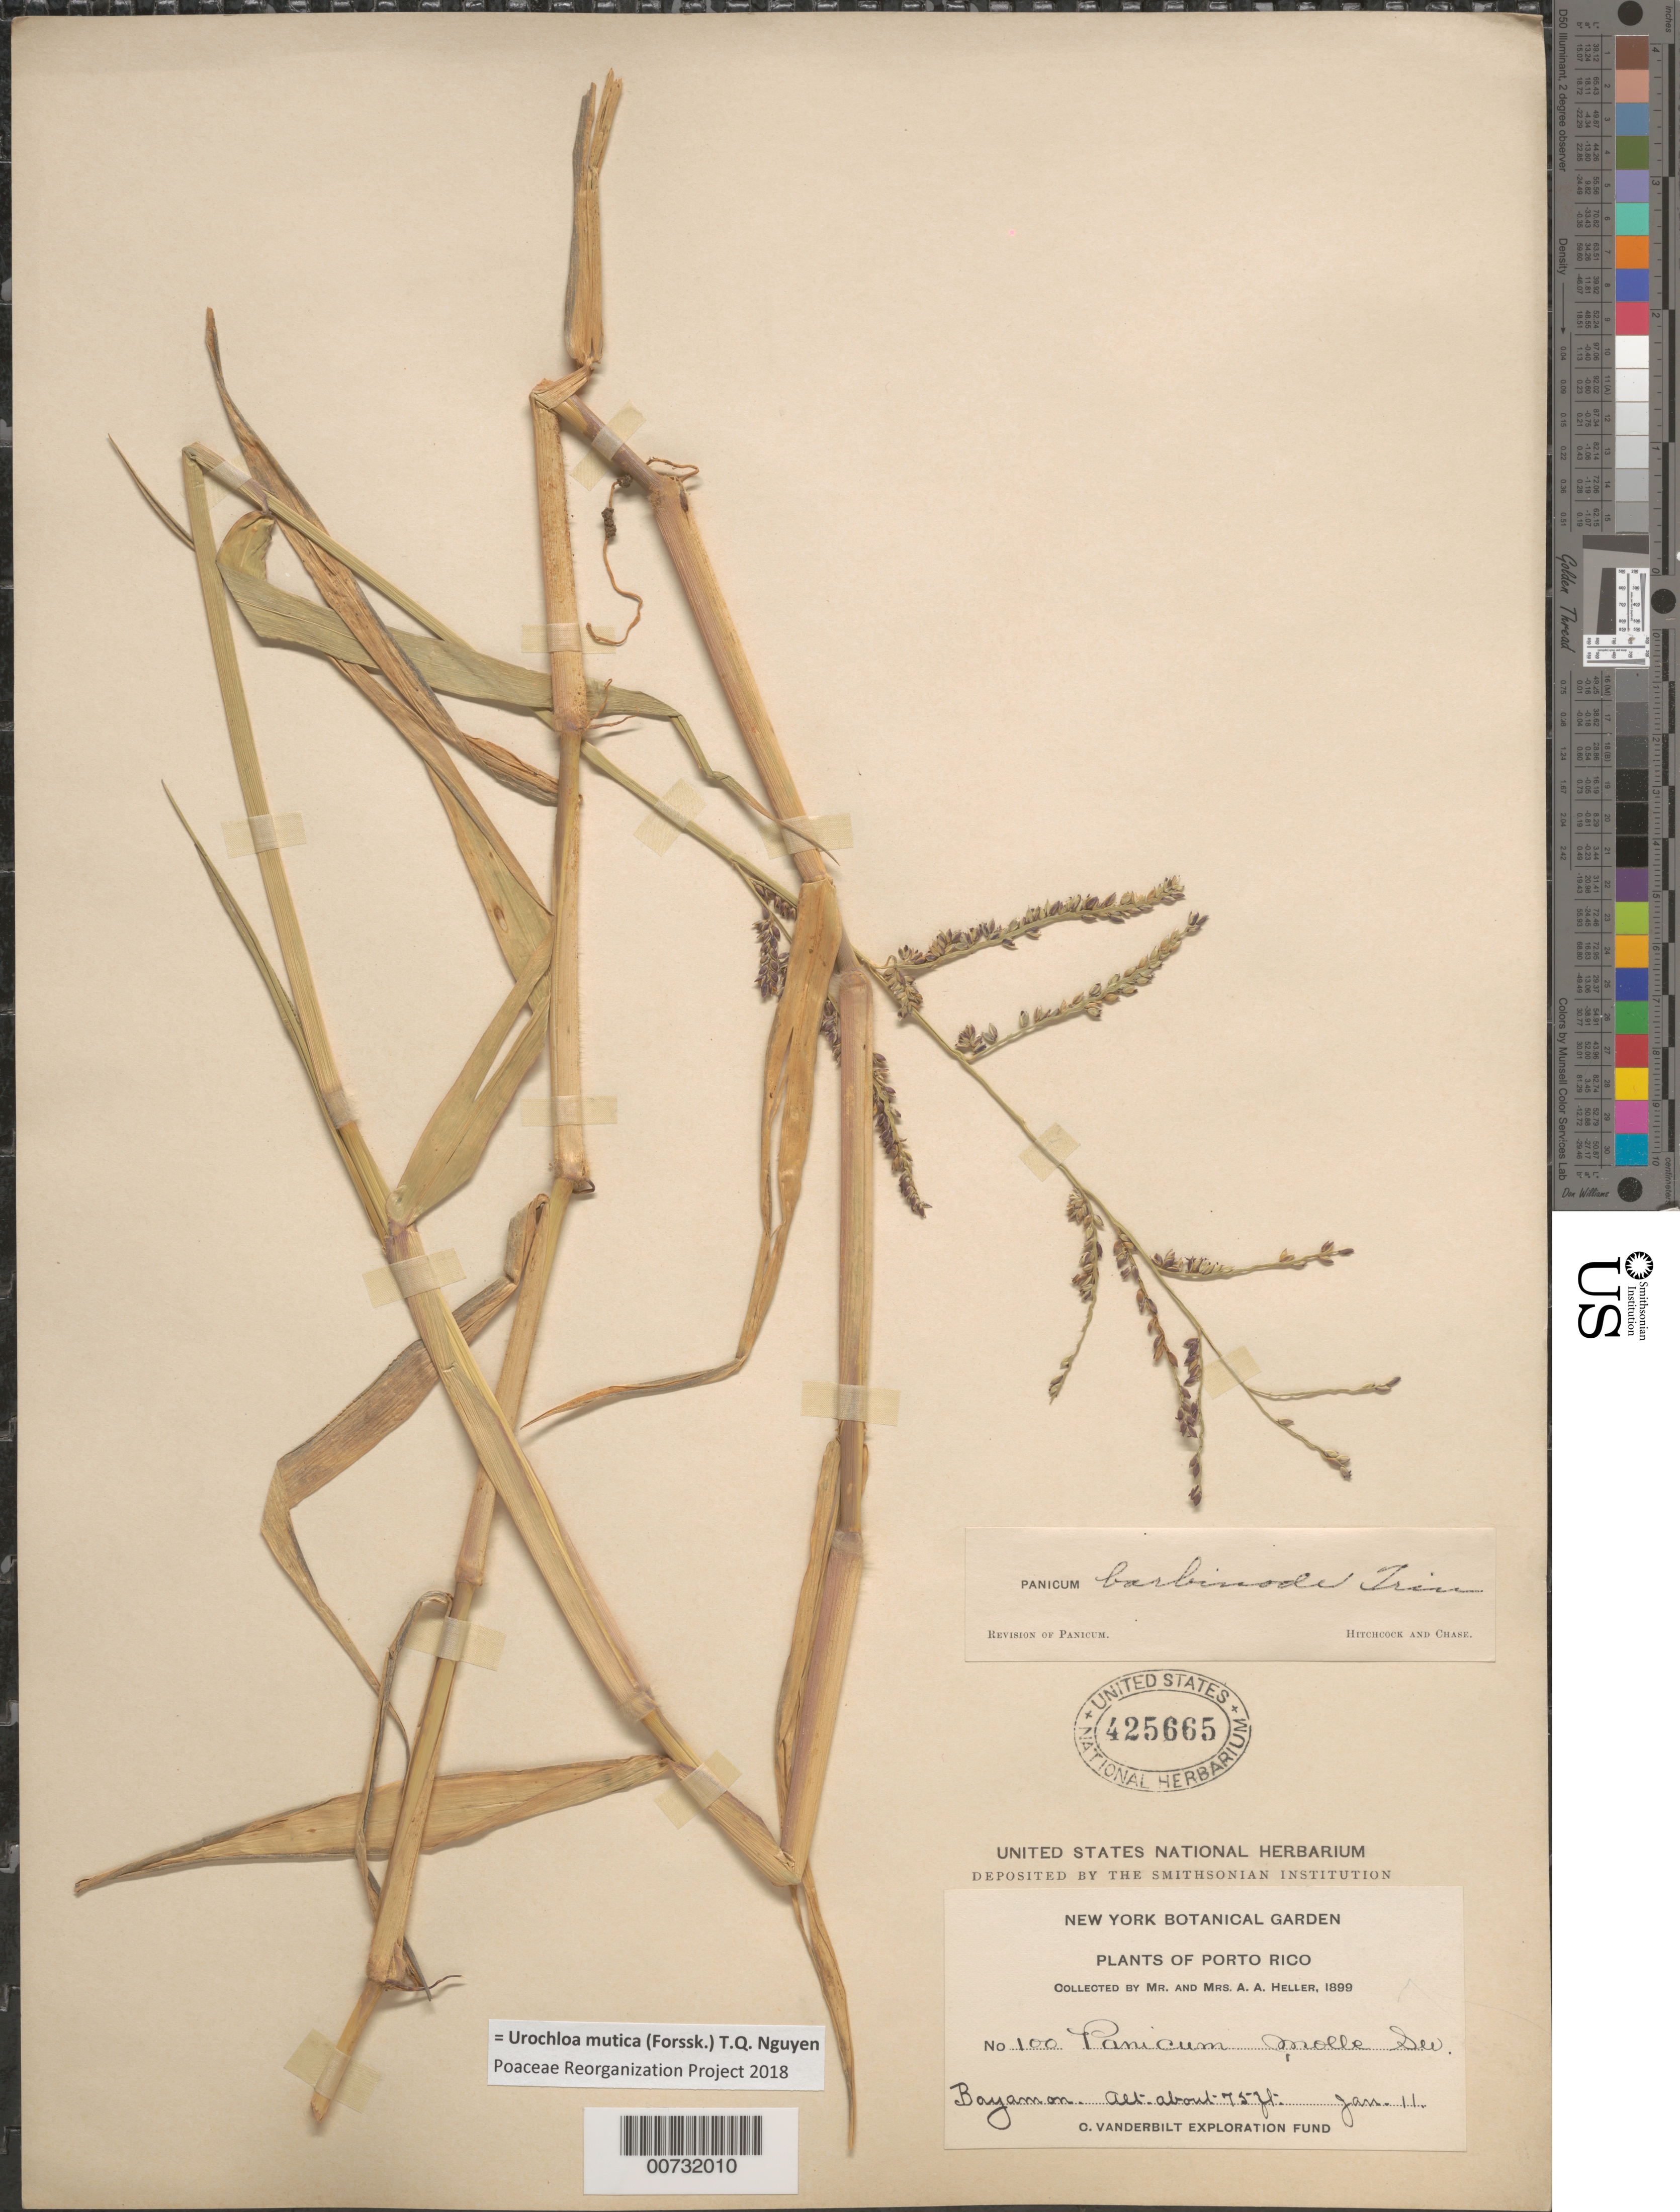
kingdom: Plantae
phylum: Tracheophyta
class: Liliopsida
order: Poales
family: Poaceae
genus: Urochloa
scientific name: Urochloa mutica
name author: (Forssk.) T.Q. Nguyen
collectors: A. A. Heller & E. G. Heller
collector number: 100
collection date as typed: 11 Jan 1899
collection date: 1899-01-11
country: Puerto Rico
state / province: Bayamón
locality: Bayamon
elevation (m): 23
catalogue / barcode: US 425665